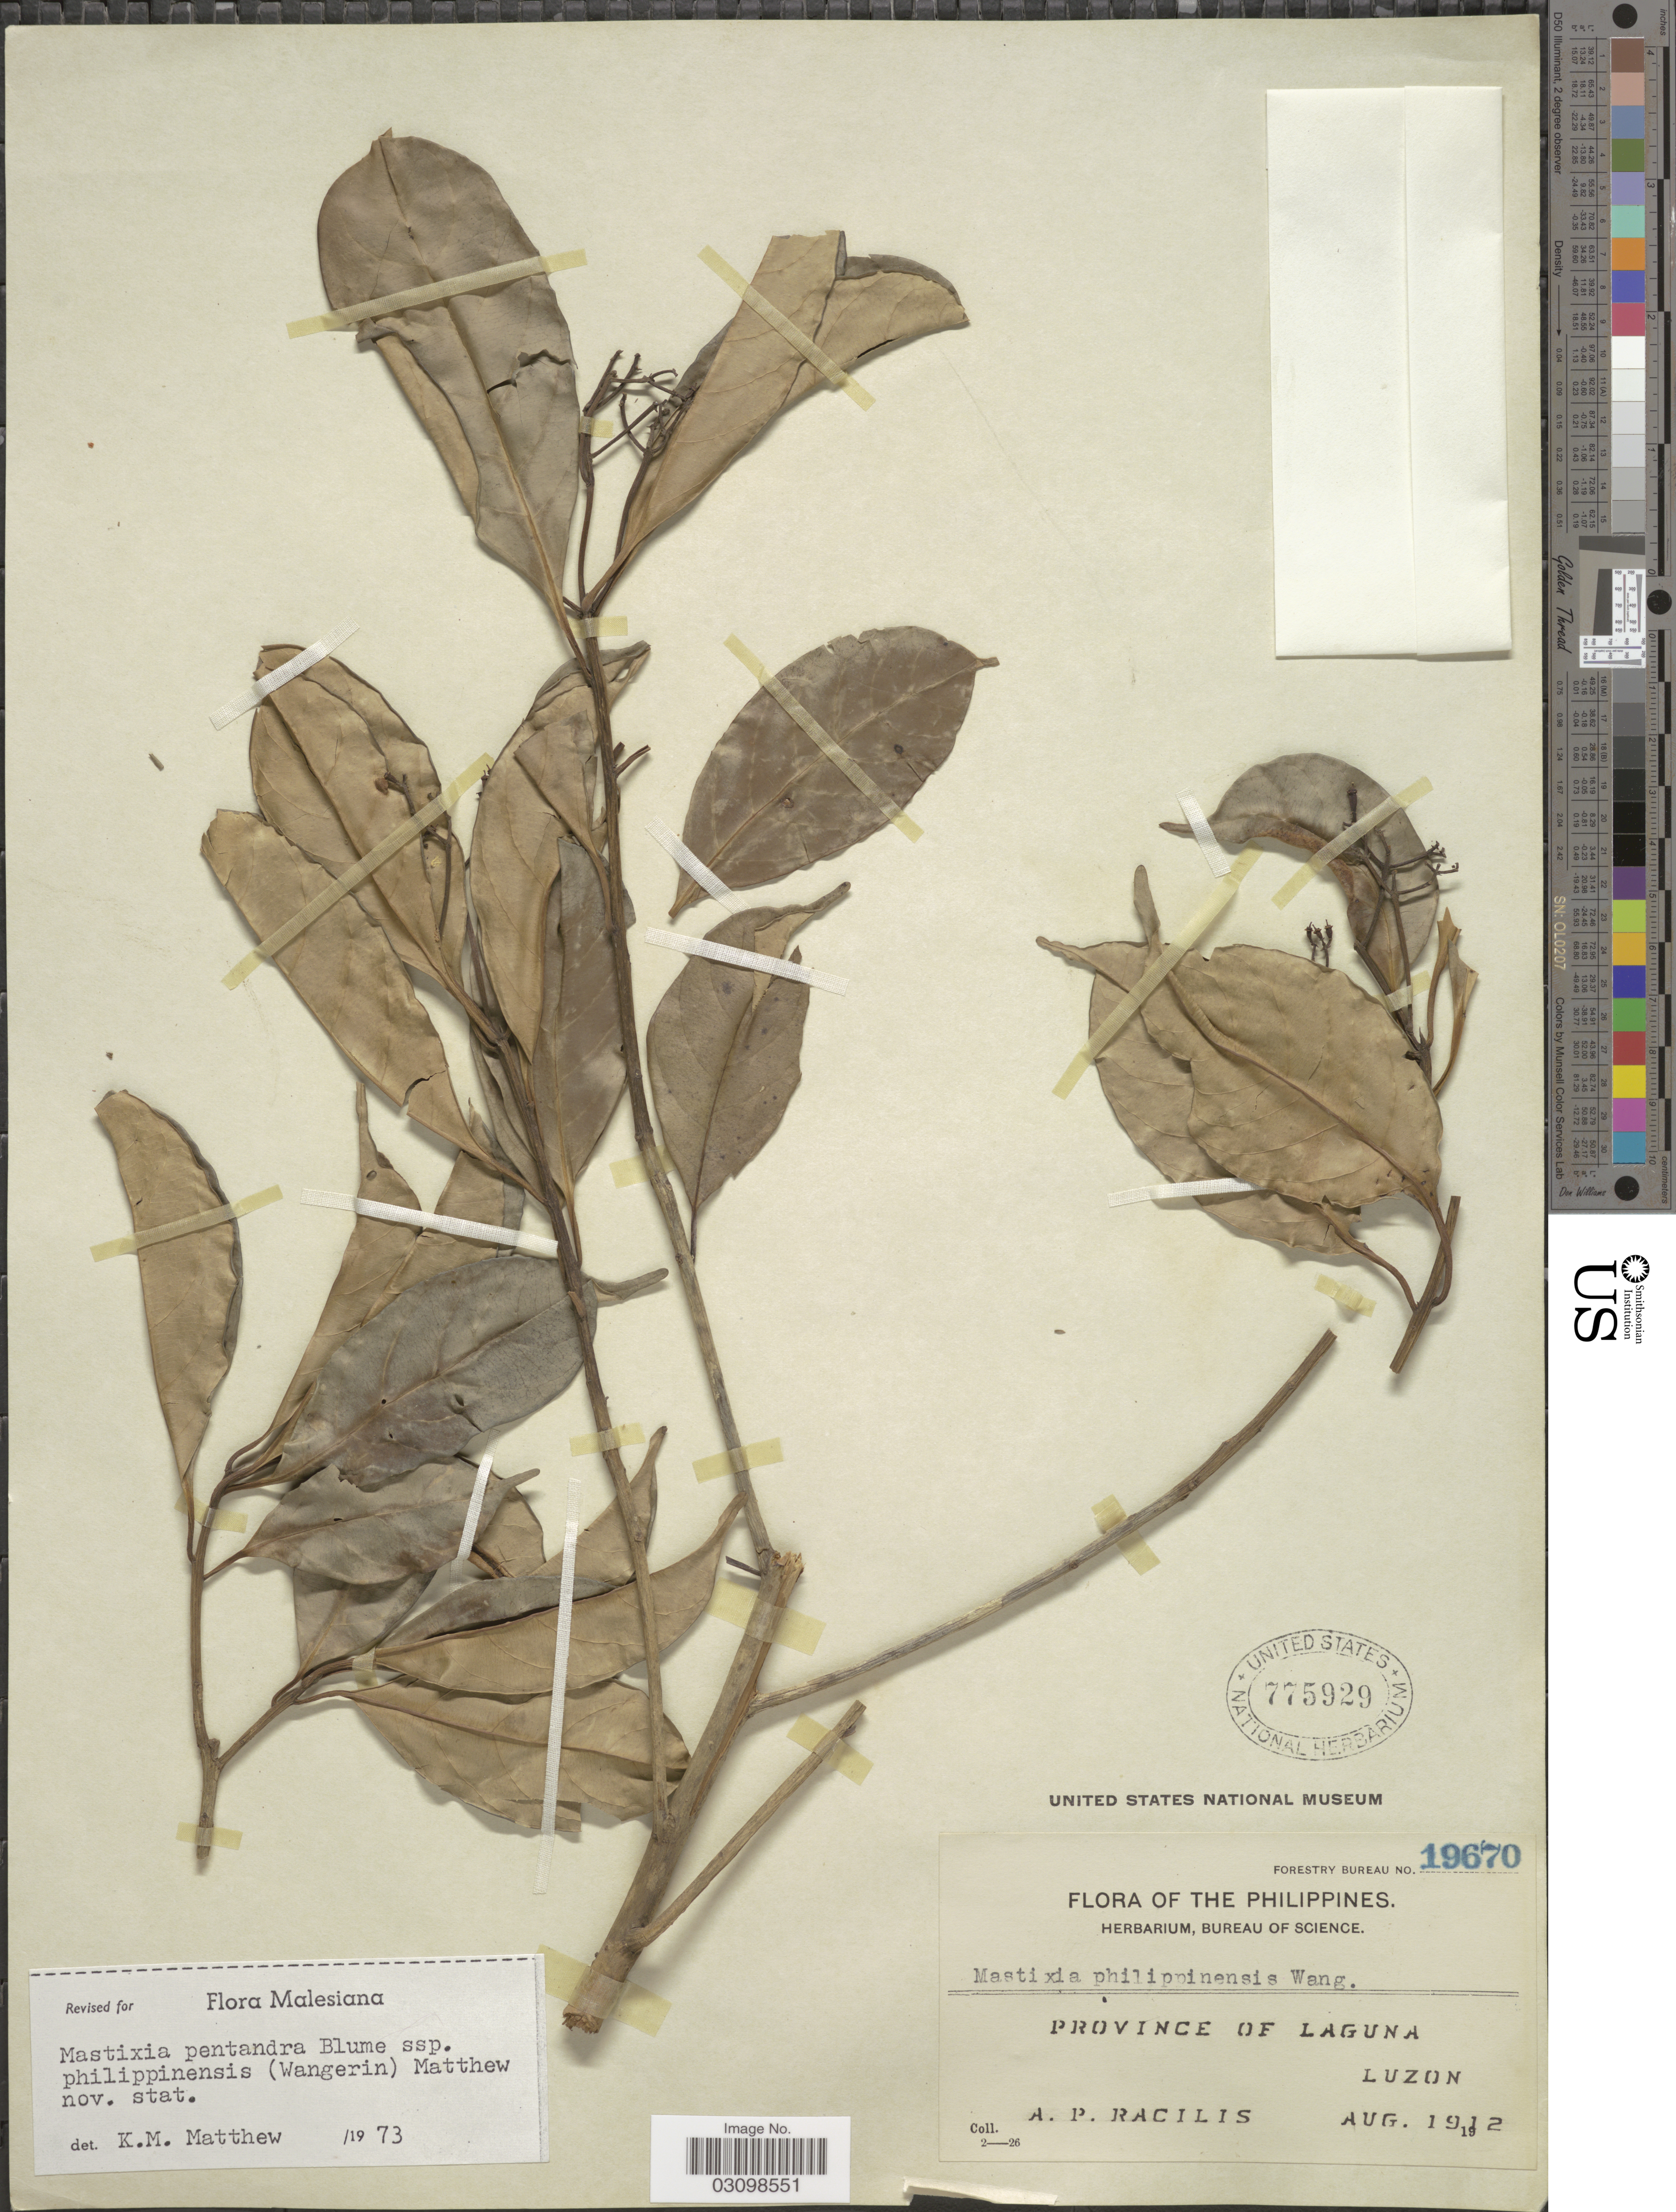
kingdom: Plantae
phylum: Tracheophyta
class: Magnoliopsida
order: Cornales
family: Nyssaceae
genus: Mastixia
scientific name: Mastixia pentandra subsp. philippinensis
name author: Wangerin & K.M. Matthew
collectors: A. Racilis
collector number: Forestry Bureau 19670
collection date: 1912-08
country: Philippines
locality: Province of Laguna, Luzon.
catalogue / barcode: US 775929